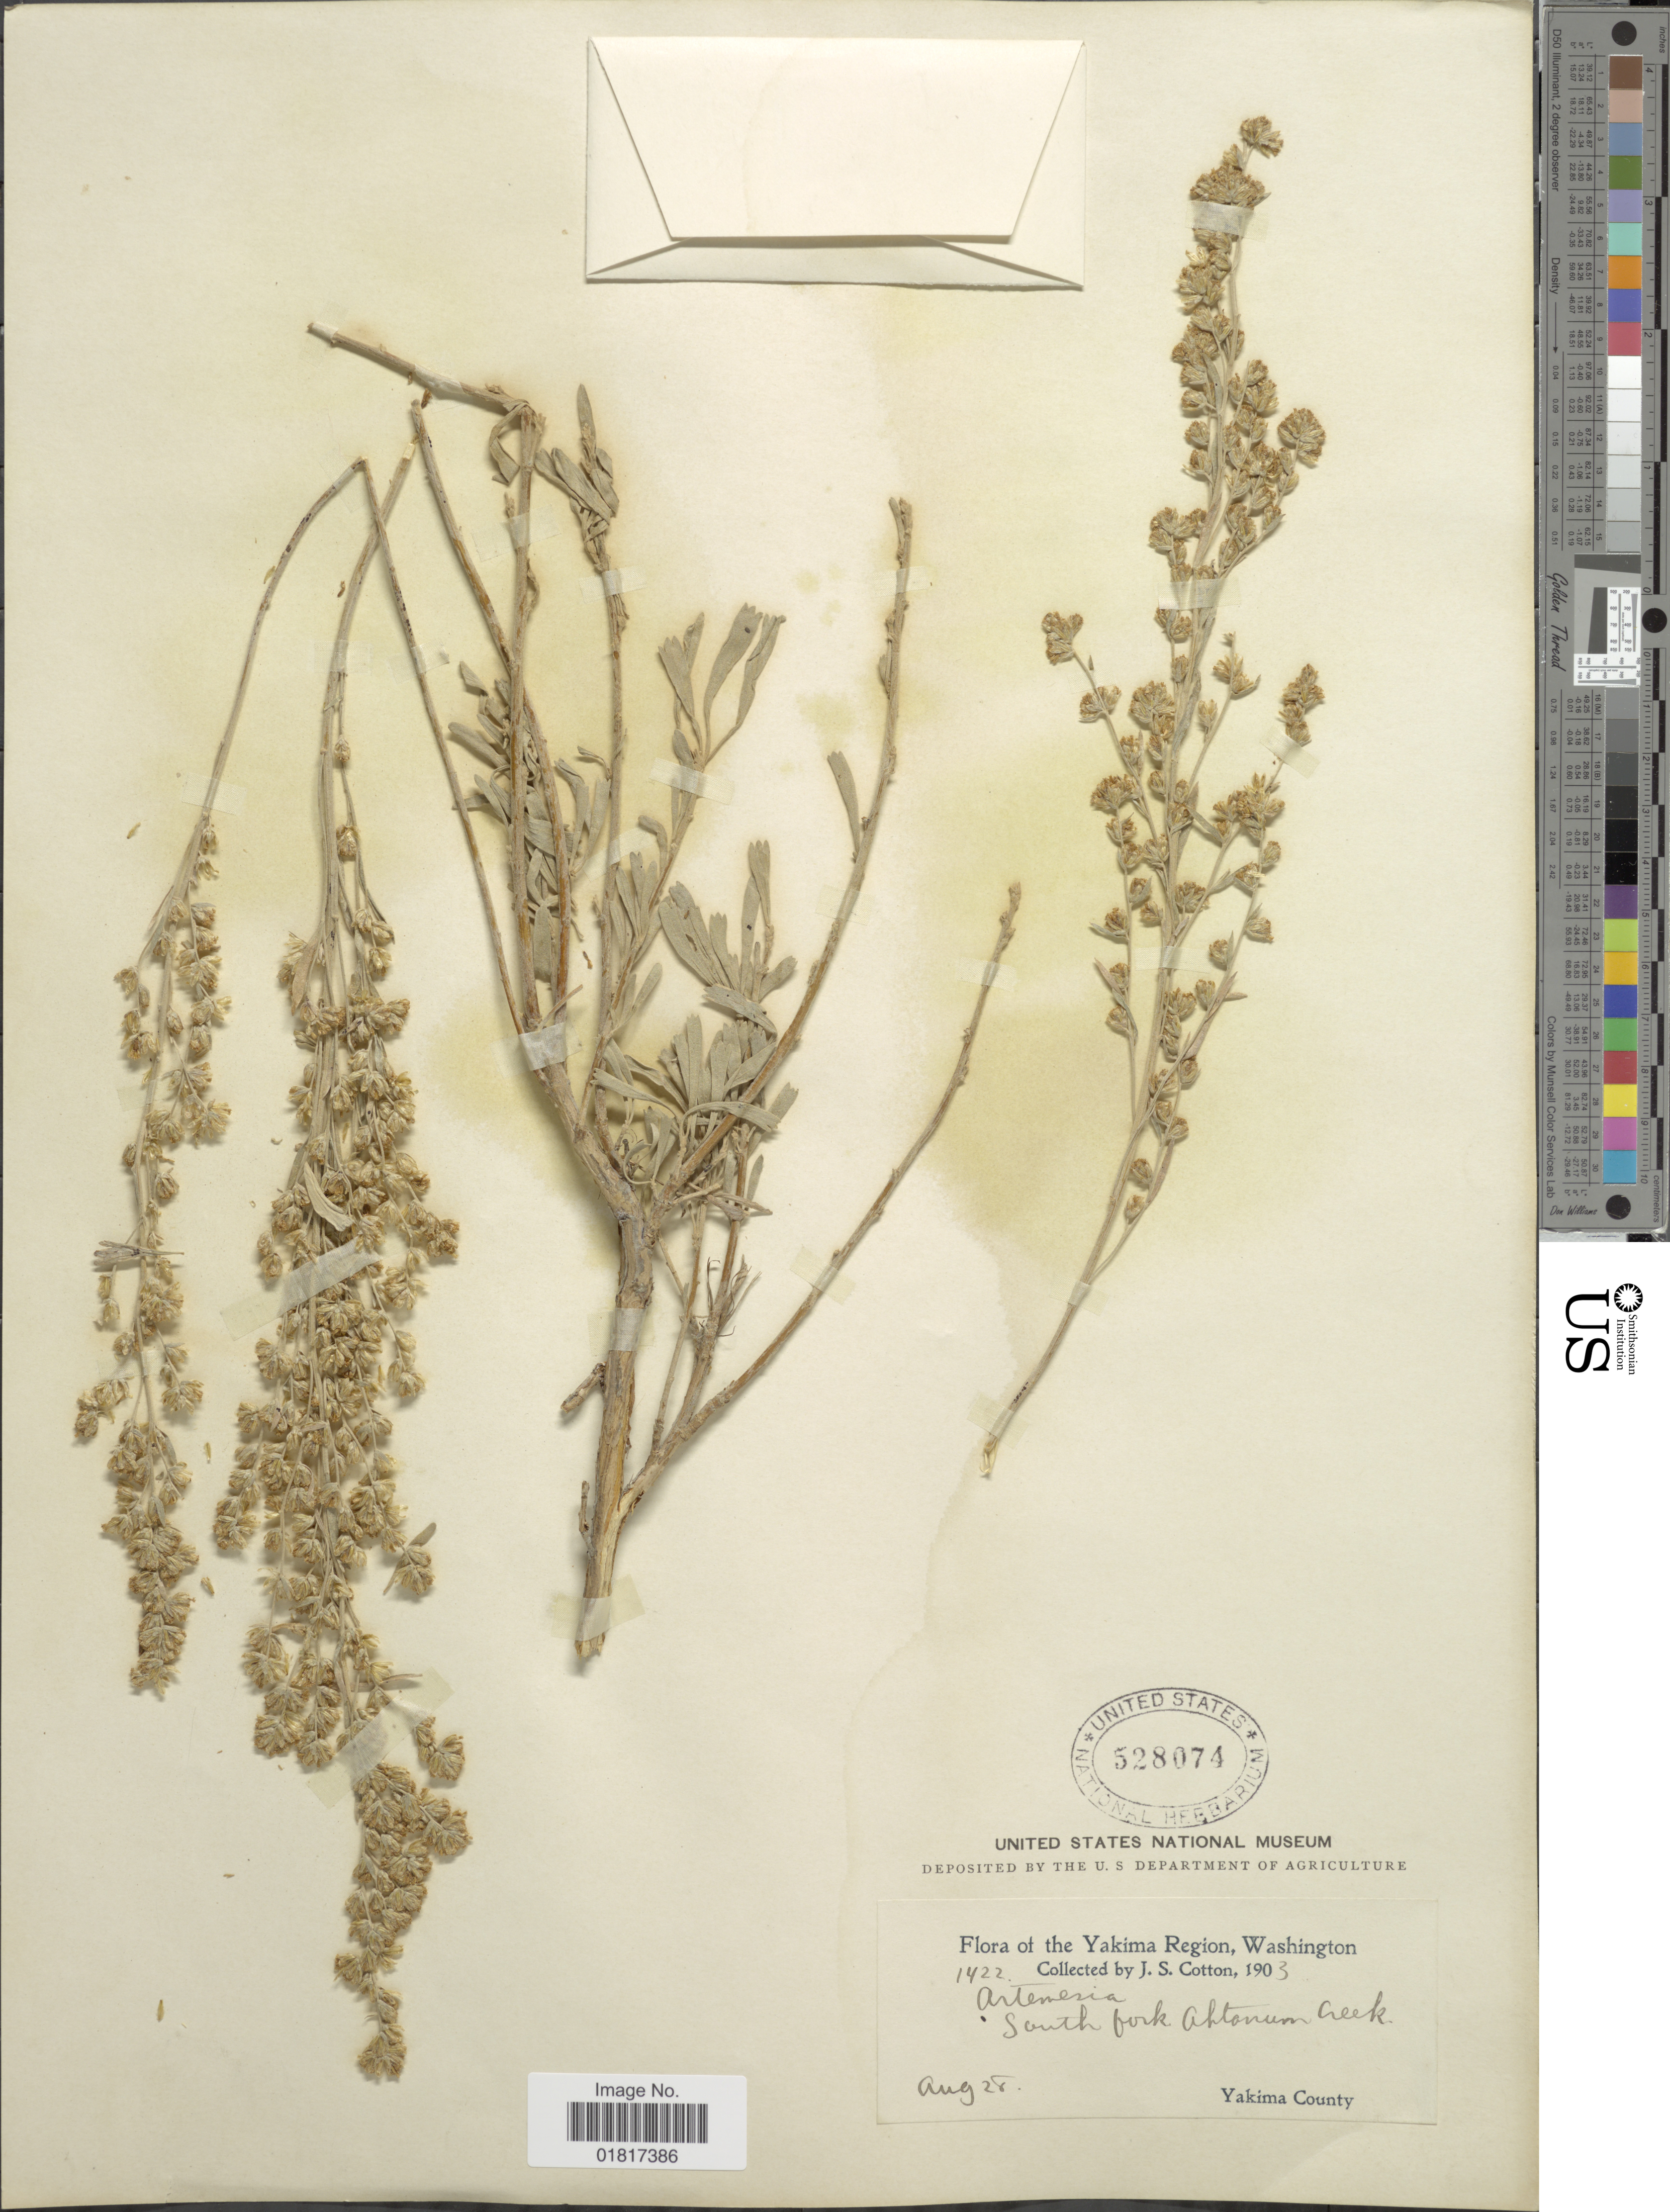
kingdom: Plantae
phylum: Tracheophyta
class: Magnoliopsida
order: Asterales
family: Asteraceae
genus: Artemisia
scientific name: Artemisia vaseyana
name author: Rydb.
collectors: J. S. Cotton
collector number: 1422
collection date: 1903-08-28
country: United States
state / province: Washington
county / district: Yakima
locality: The Yakima Region, South fork, Ahtonum Creek, Yakima County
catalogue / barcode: US 528074